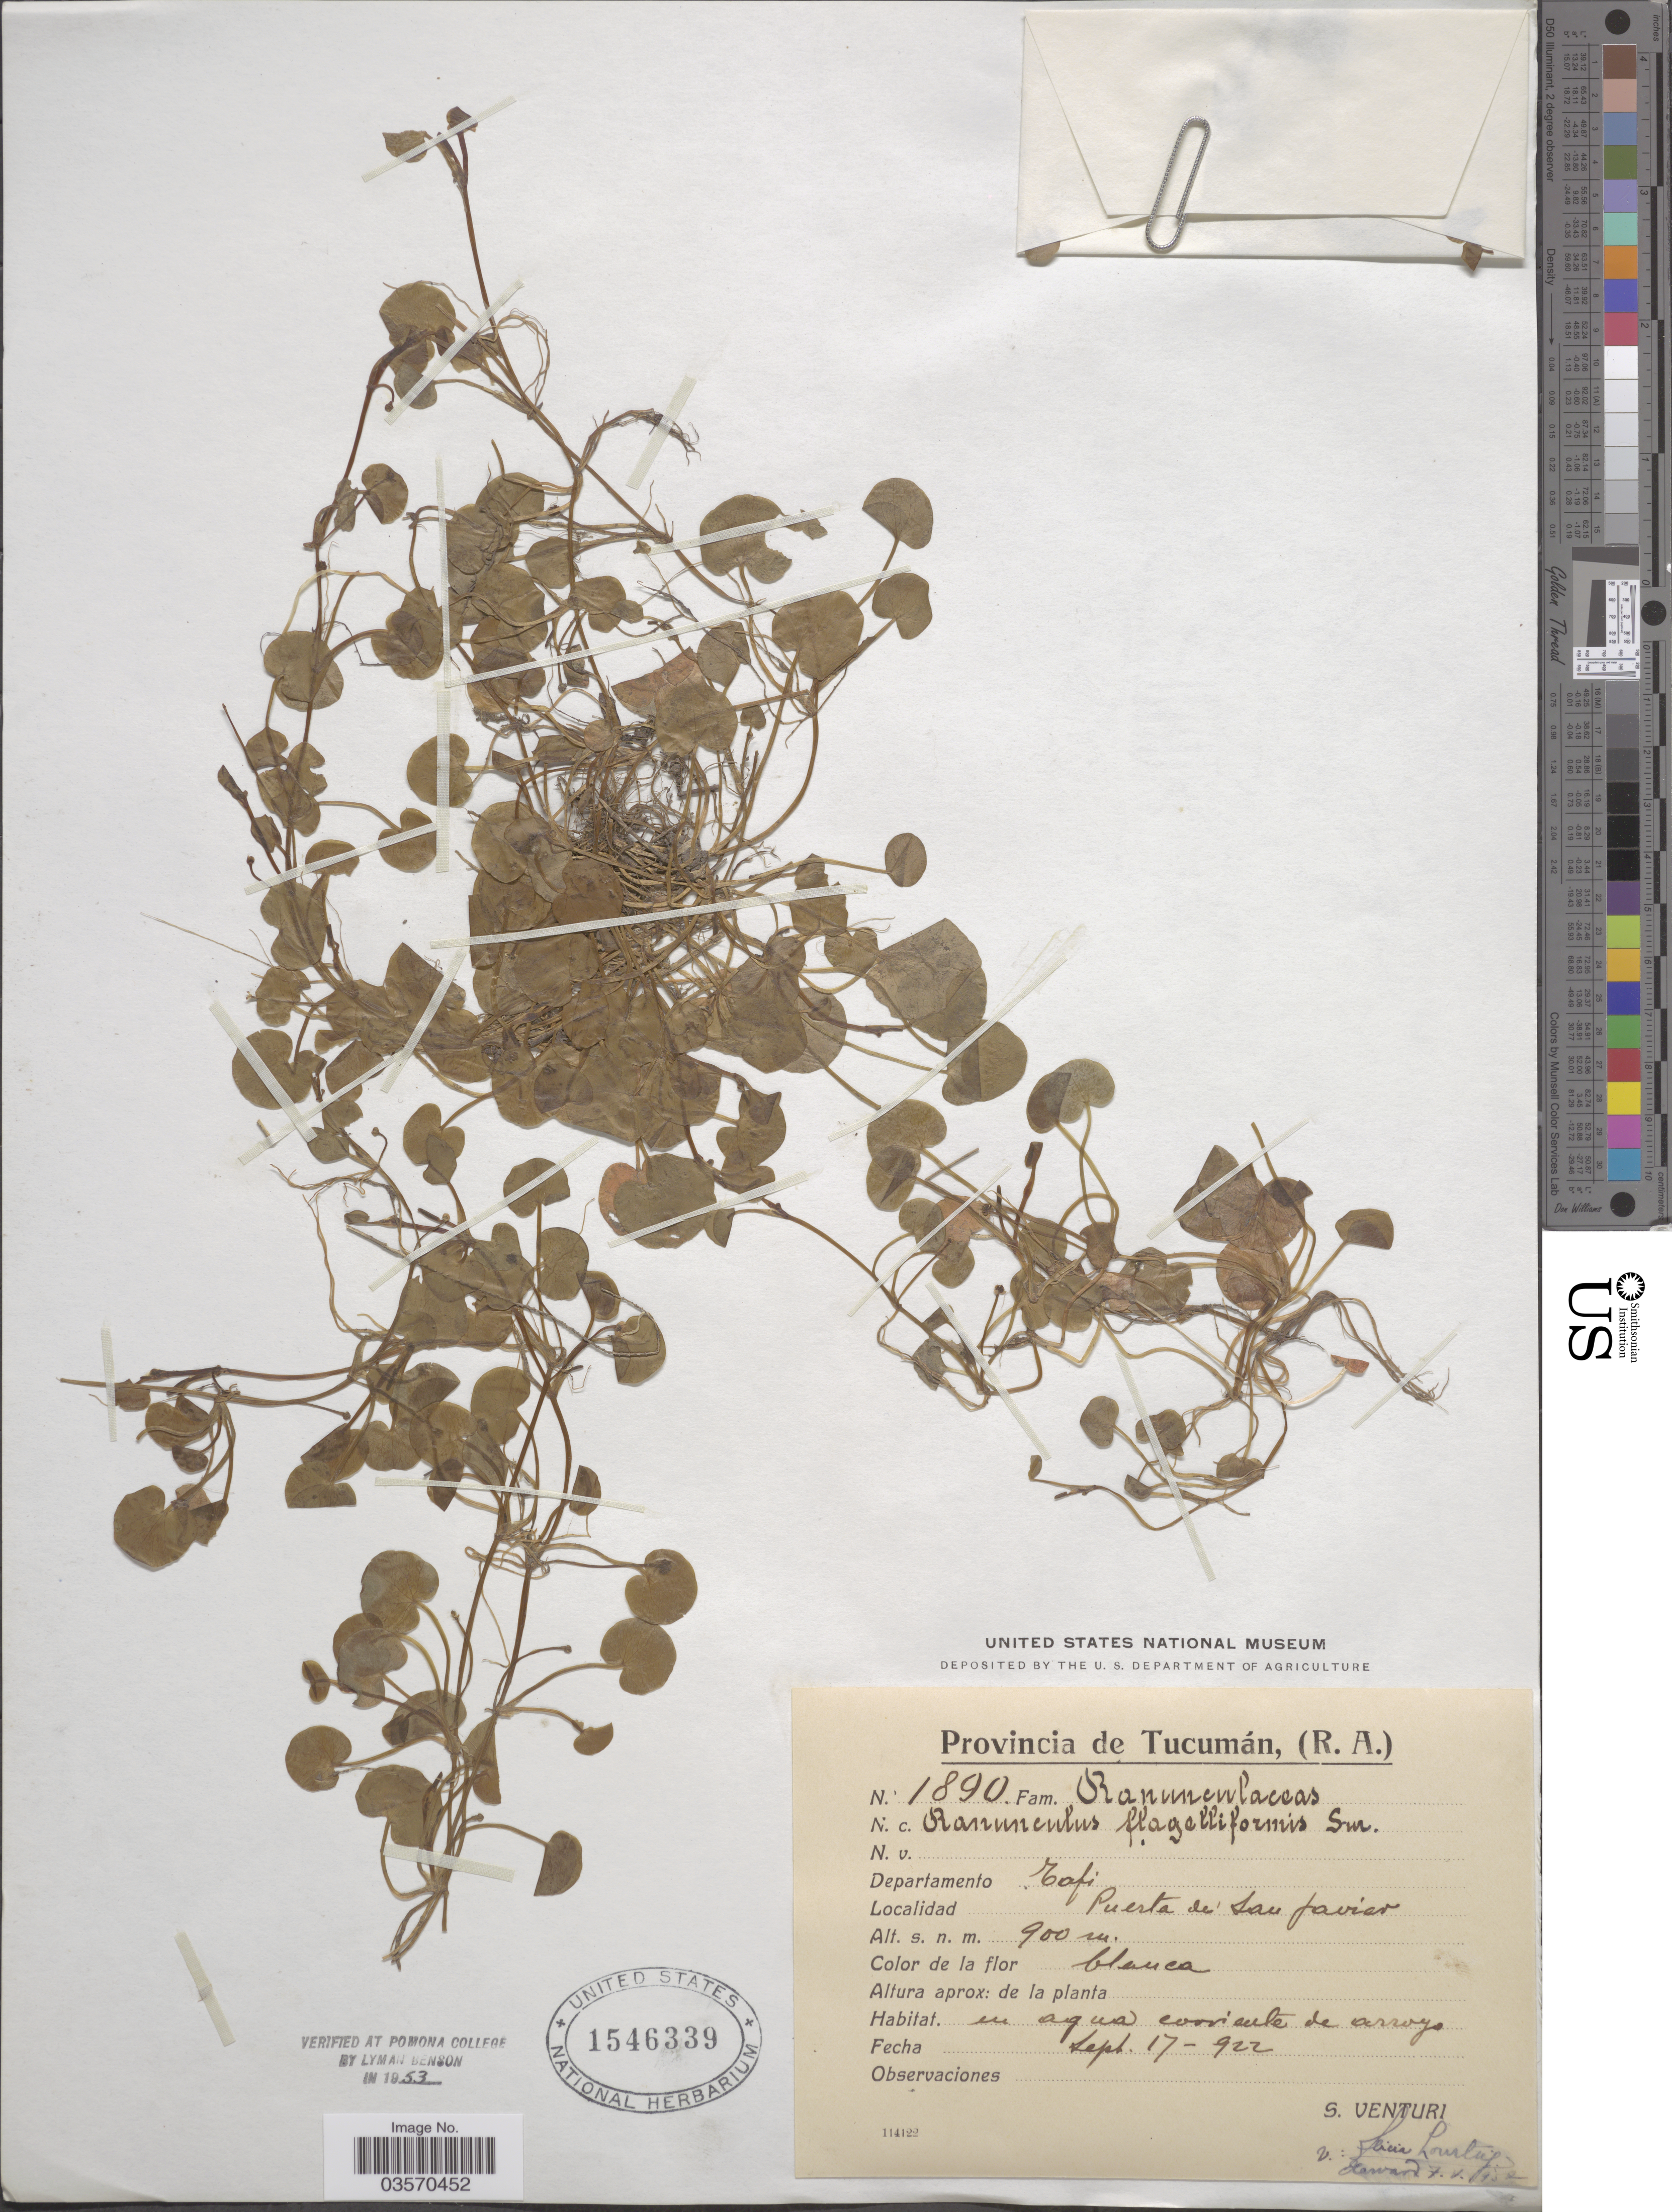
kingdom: Plantae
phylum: Tracheophyta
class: Magnoliopsida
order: Ranunculales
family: Ranunculaceae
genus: Ranunculus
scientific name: Ranunculus flagelliformis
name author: Sm.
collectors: S. Venturi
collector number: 1890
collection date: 1922-09-17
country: Argentina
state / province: Tucuman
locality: Departamento Tafi. Puerta de San Javier.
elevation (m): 900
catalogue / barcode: US 1546339